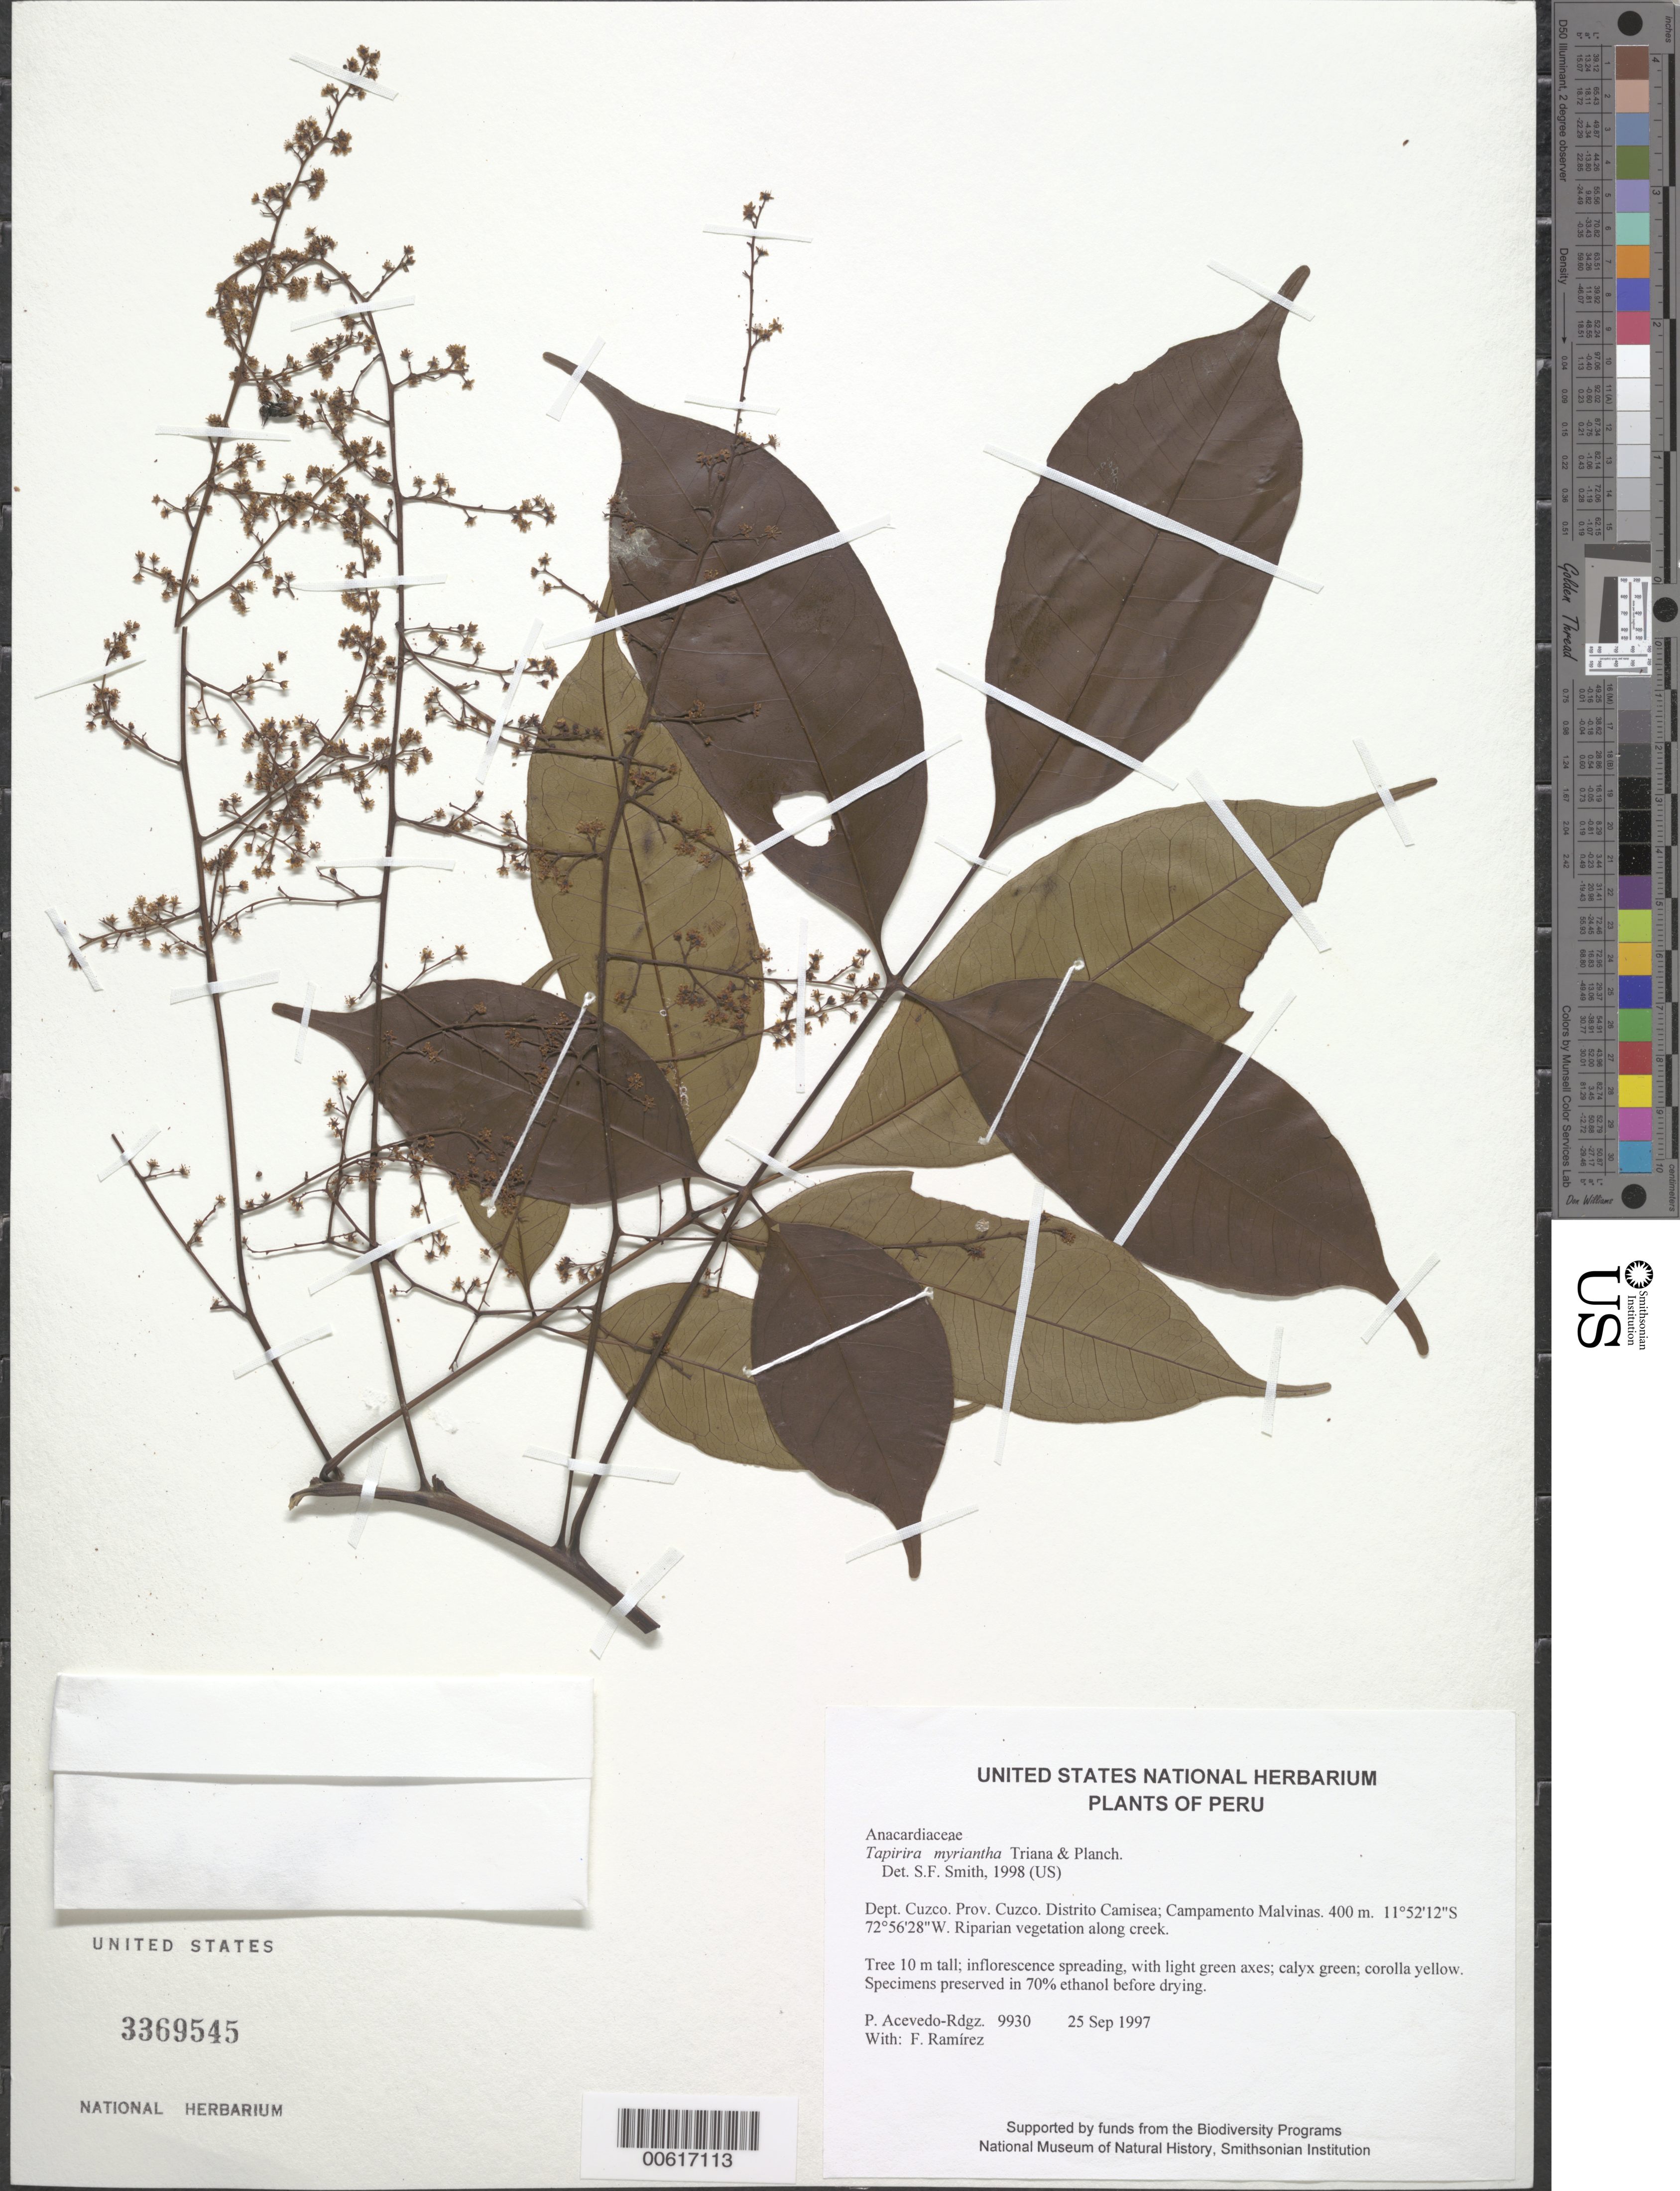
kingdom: Plantae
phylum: Tracheophyta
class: Magnoliopsida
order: Sapindales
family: Anacardiaceae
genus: Tapirira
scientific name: Tapirira myriantha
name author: Triana & Planch.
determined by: Smith, Stephen F., (US), NMNH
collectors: P. Acevedo-Rodr. & F. Ramirez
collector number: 9930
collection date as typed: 25 Sep 1997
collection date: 1997-09-25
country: Peru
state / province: Cusco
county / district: Cusco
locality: Distrito Camisea; Campamento Malvinas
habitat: Riparian vegetation along creek.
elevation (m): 400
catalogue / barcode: US 3369545